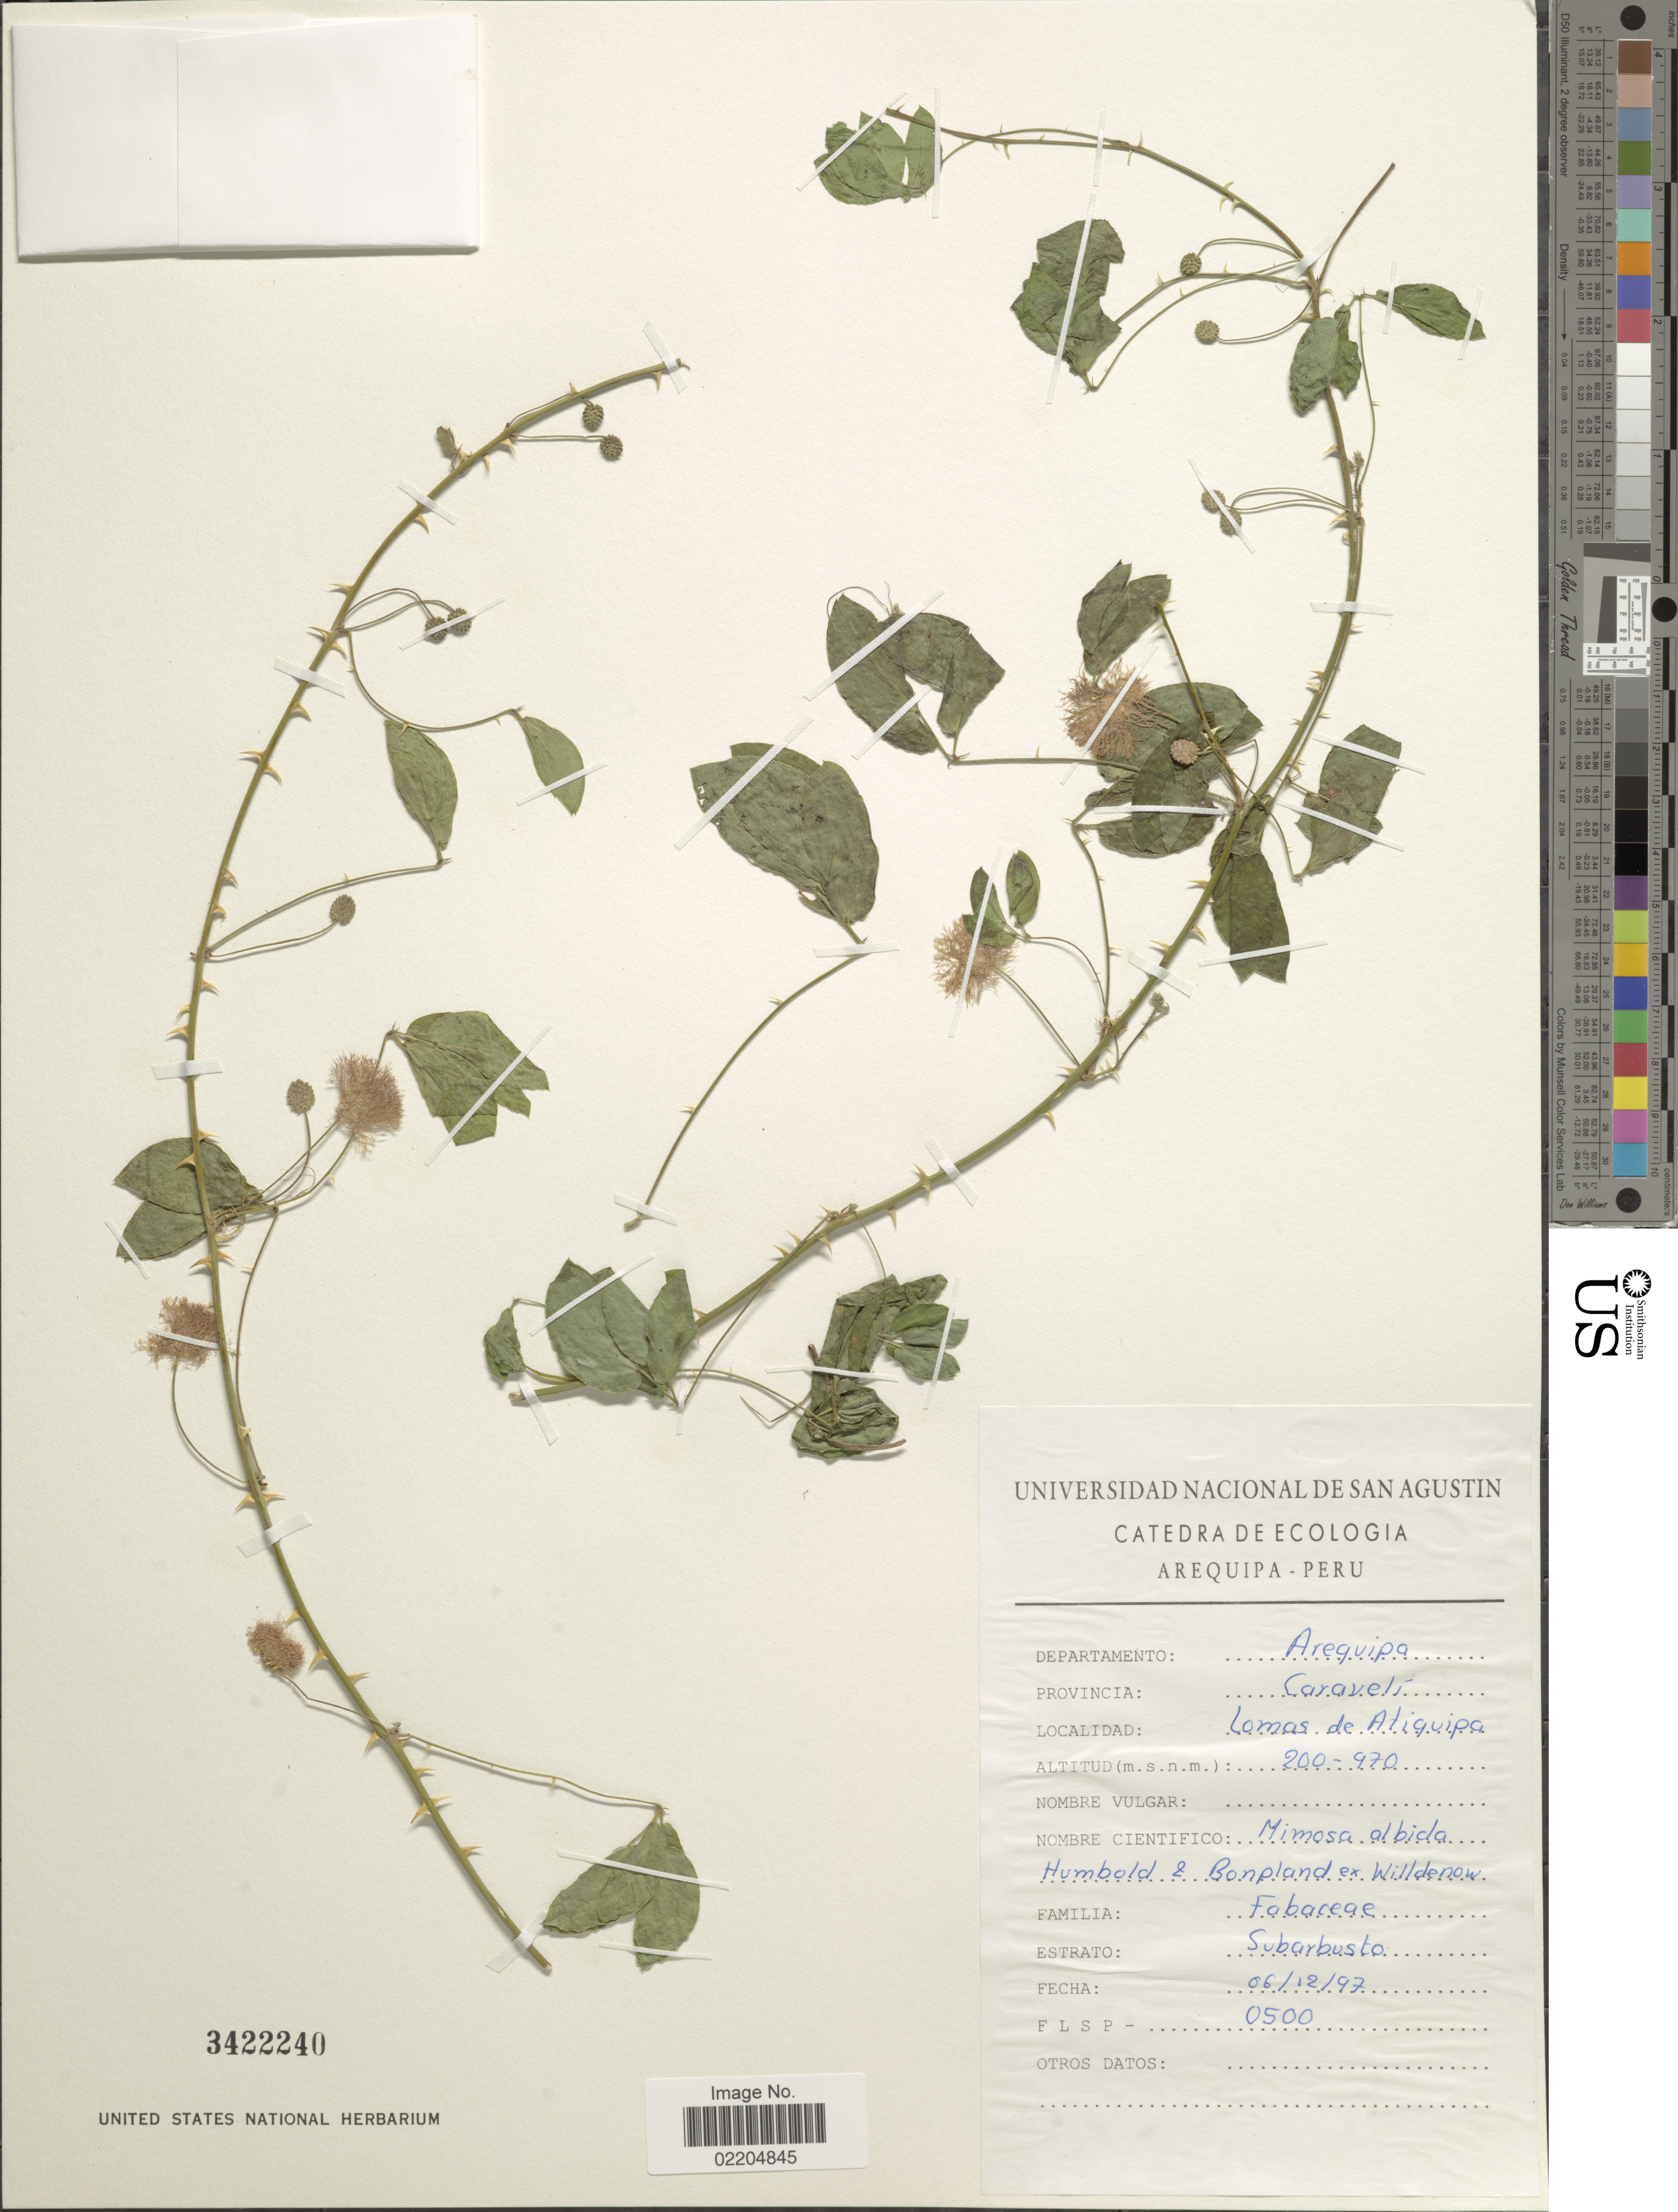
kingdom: Plantae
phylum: Tracheophyta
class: Magnoliopsida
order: Fabales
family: Fabaceae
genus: Mimosa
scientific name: Mimosa albida var. albida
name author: Humb. & Bonpl. ex Willd.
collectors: Universidad Nacional de San Agustin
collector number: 0500?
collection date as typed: Transcribed d/m/y: 6/12/97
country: Peru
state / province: Arequipa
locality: Departamento Arequipa,Provincia: Caraveli. Lomas de Atiquipa.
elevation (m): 200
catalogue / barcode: US 3422240